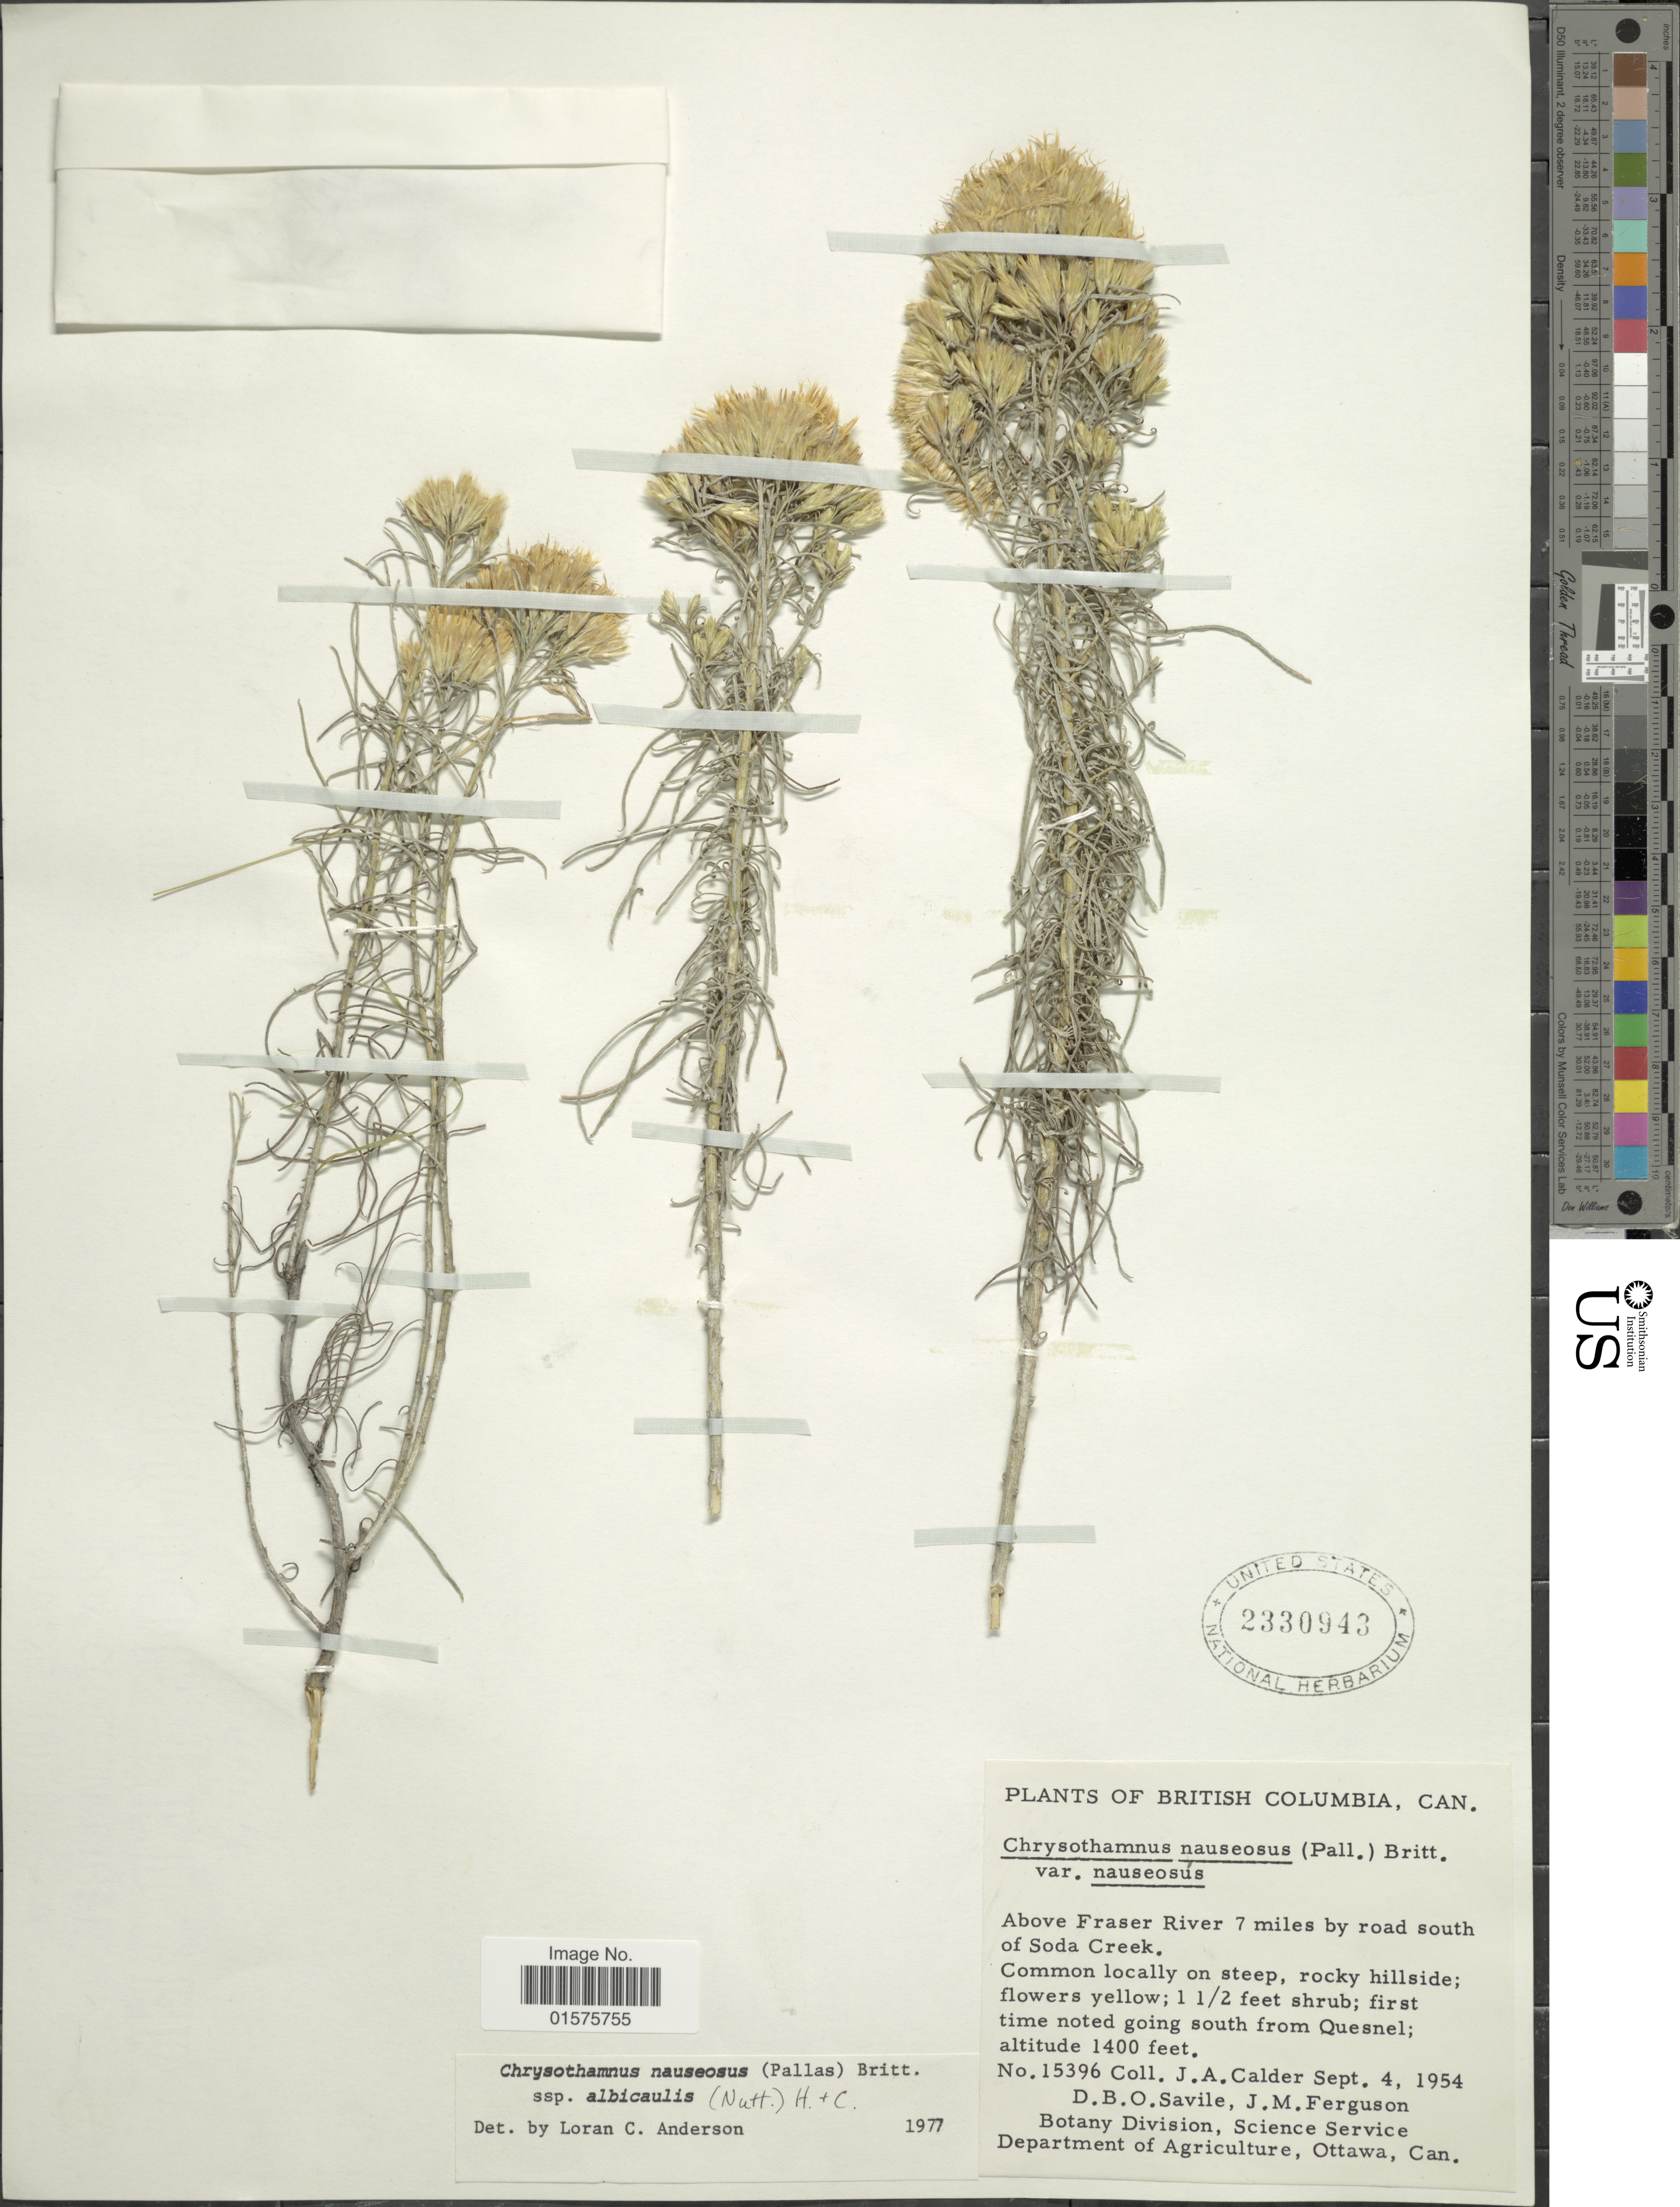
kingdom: Plantae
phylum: Tracheophyta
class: Magnoliopsida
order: Asterales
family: Asteraceae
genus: Ericameria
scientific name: Ericameria nauseosa var. speciosa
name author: (Nutt.) G.L. Nesom & G.I. Baird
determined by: Urbatsch, Lowell E., Curator (LSU), Louisiana State University (UNITED STATES)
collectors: J. A. Calder, D. Savile & J. M. Ferguson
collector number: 15396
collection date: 1954-09-04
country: Canada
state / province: British Columbia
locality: Above Fraser River 7 miles by road south of Soda Creek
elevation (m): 427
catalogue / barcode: US 2330943